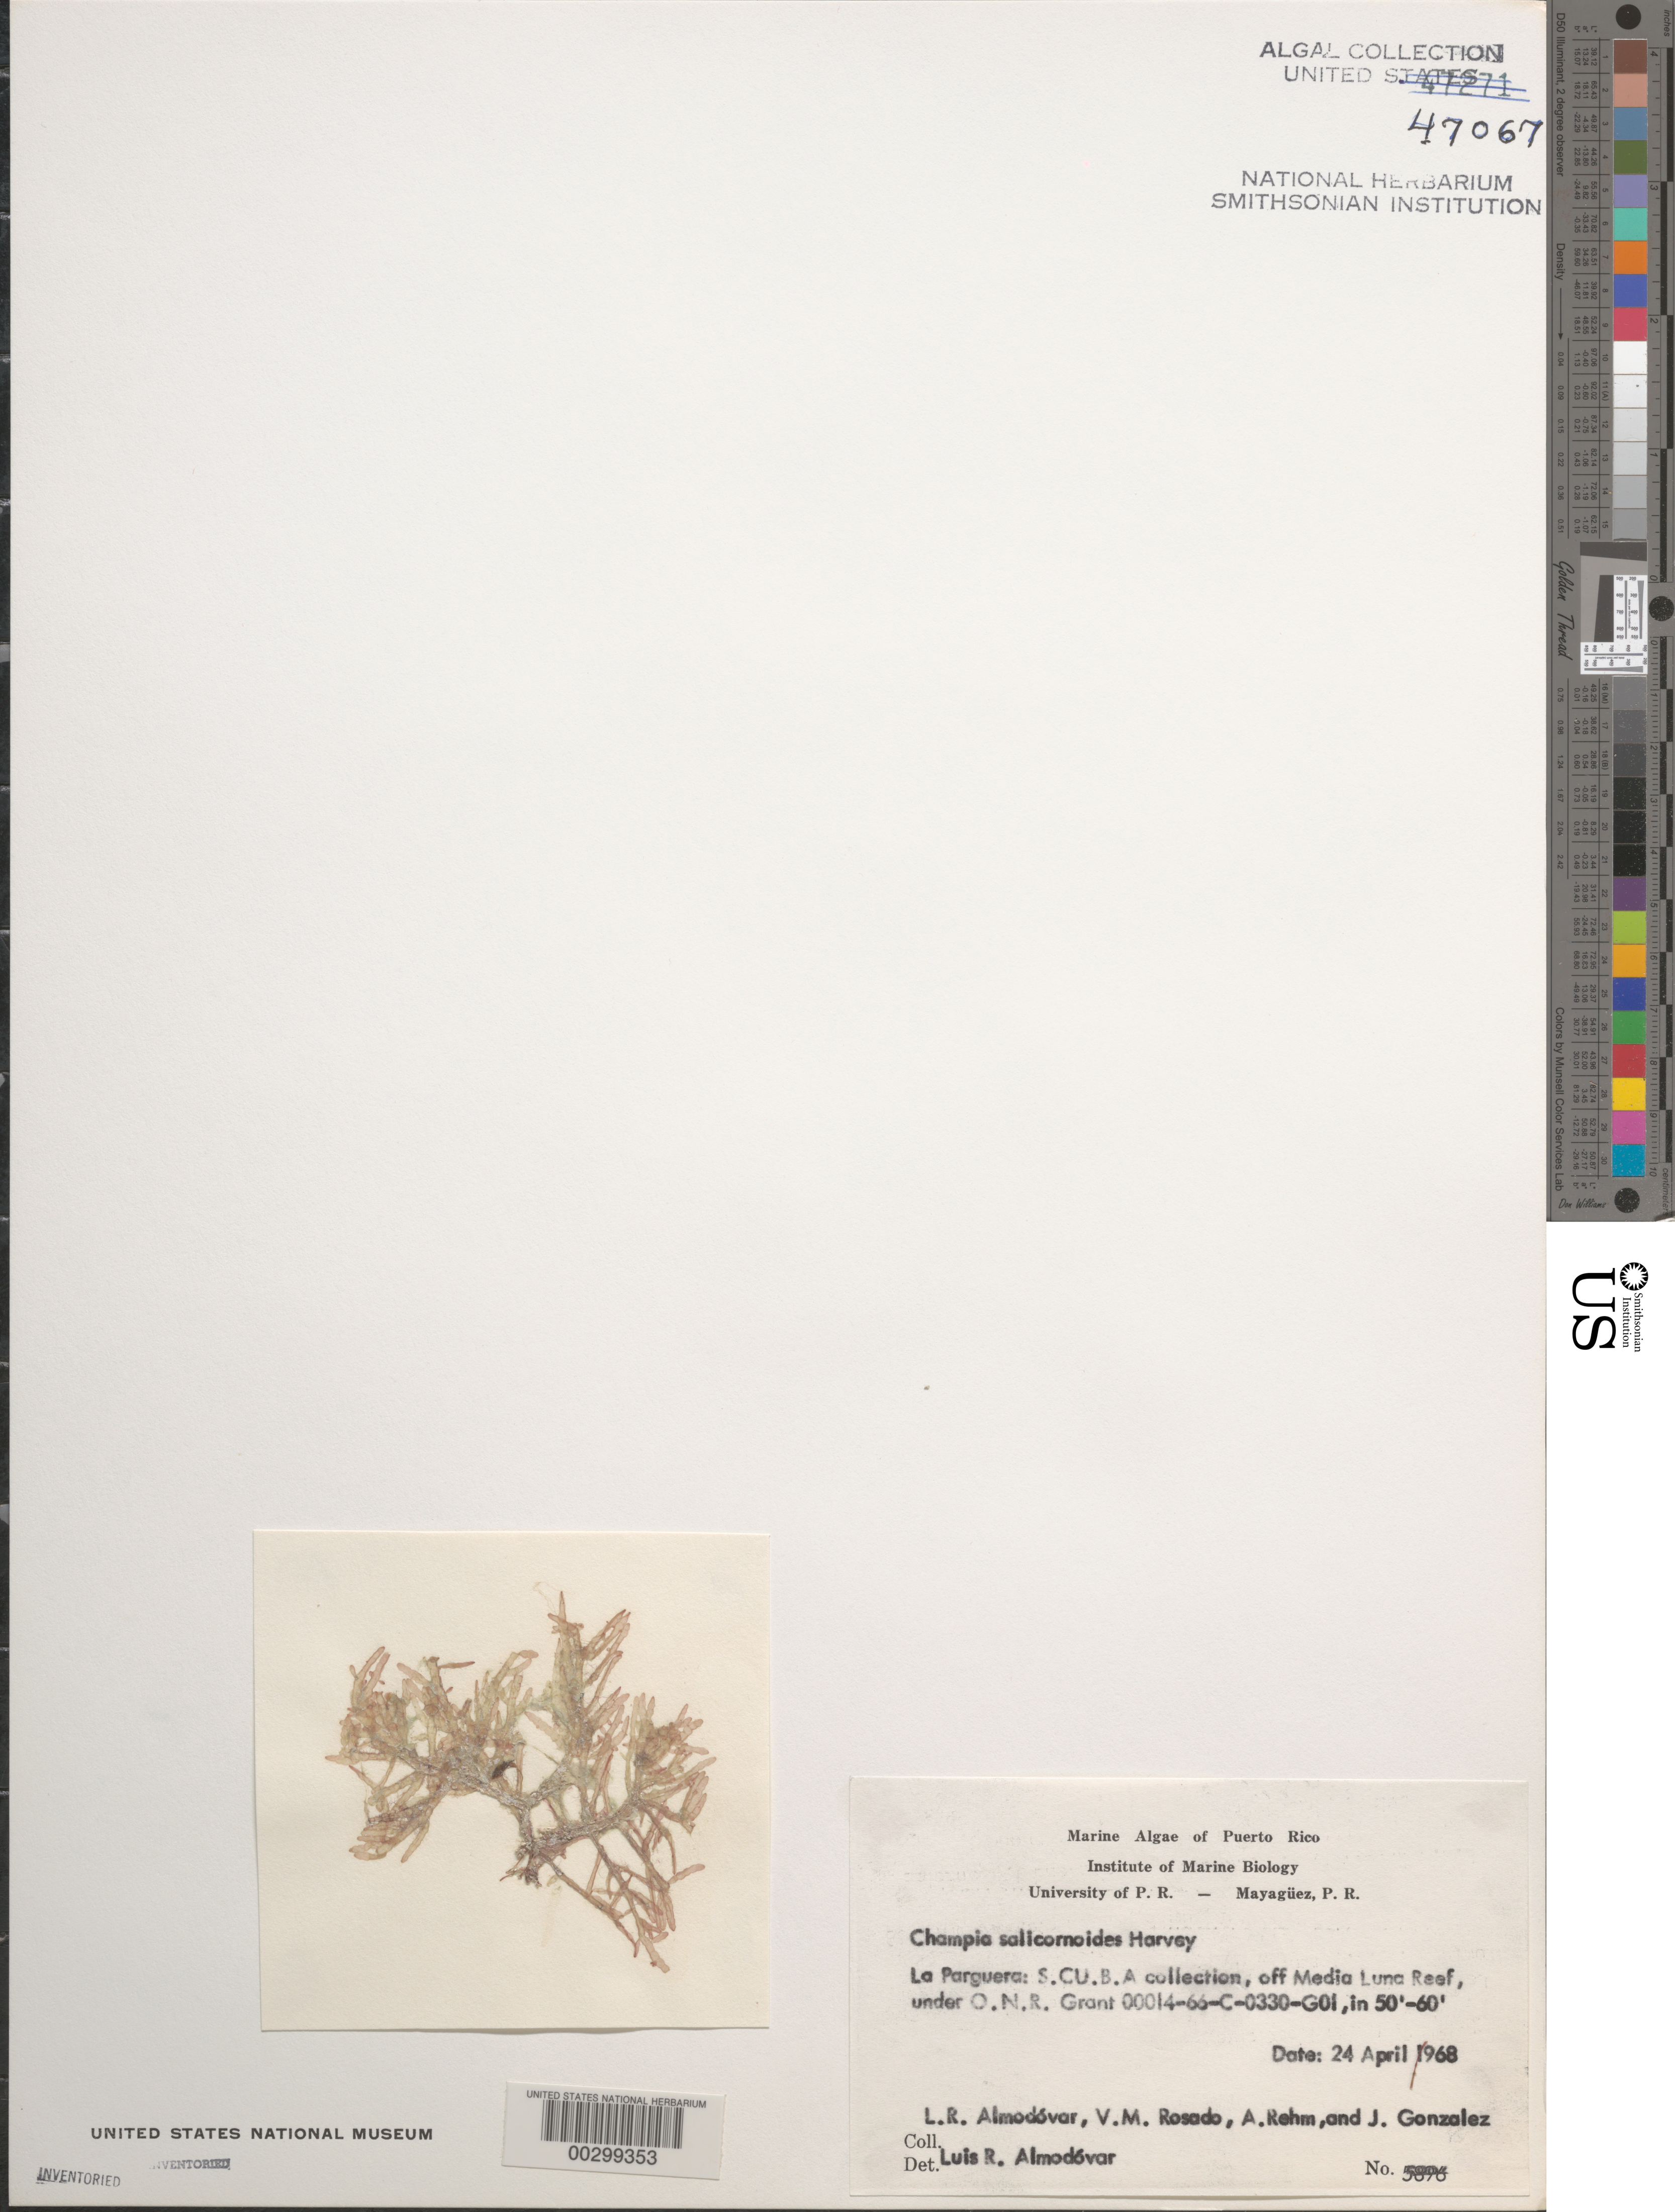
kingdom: Plantae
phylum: Rhodophyta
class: Florideophyceae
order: Rhodymeniales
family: Champiaceae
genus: Champia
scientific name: Champia salicornioides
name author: Harv.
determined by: Almodovar, L. R.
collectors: L. Almodovar, V. Rosado, A. Rehm & J. Gonzalez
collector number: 5896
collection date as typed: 24 Apr 1968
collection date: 1968-04-24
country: Puerto Rico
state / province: Lajas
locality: La Parguera, off Media Luna Reef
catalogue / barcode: US 47067